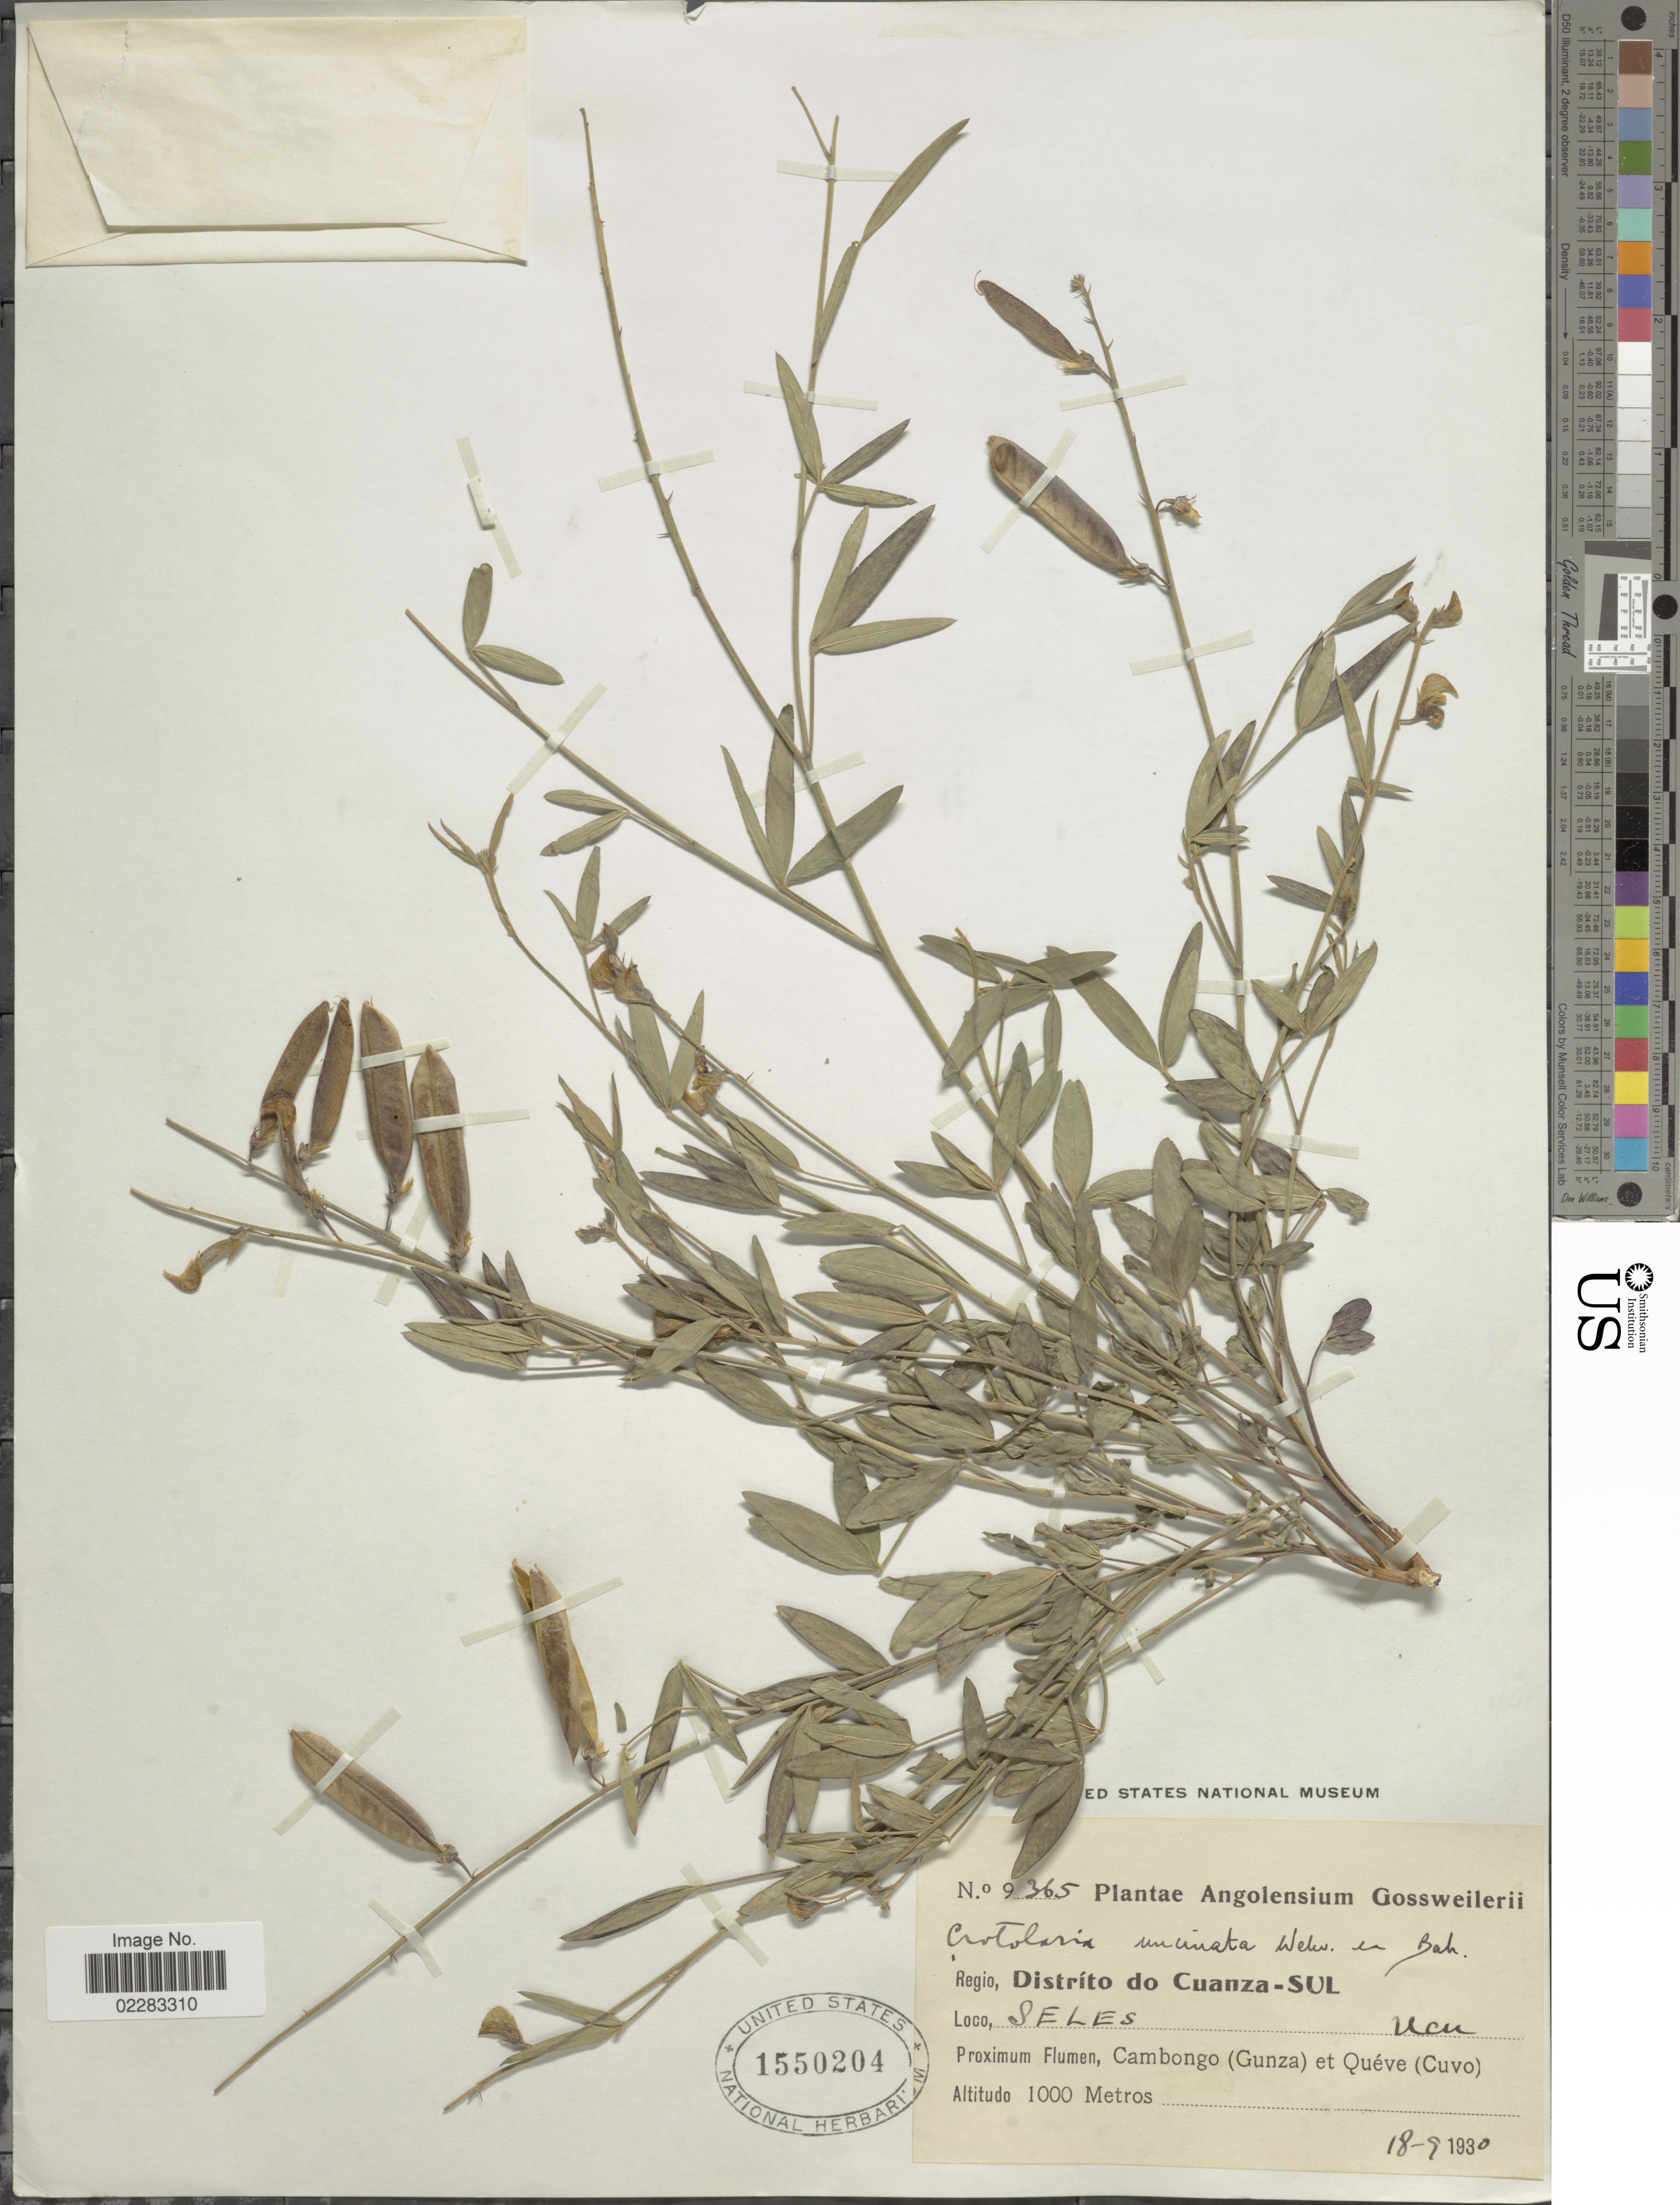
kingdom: Plantae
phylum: Tracheophyta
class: Magnoliopsida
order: Fabales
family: Fabaceae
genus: Crotalaria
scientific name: Crotalaria uncinata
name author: Baker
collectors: A. Gossweiler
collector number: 9365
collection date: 1930-09-18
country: Angola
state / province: Cuanza Sul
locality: Regio Distrito do Cuanza-Sul, Seles, Ucu, Procimo Flumen, Cambongo (Gunza) et Quéve (Cuvo)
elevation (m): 1000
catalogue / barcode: US 1550204